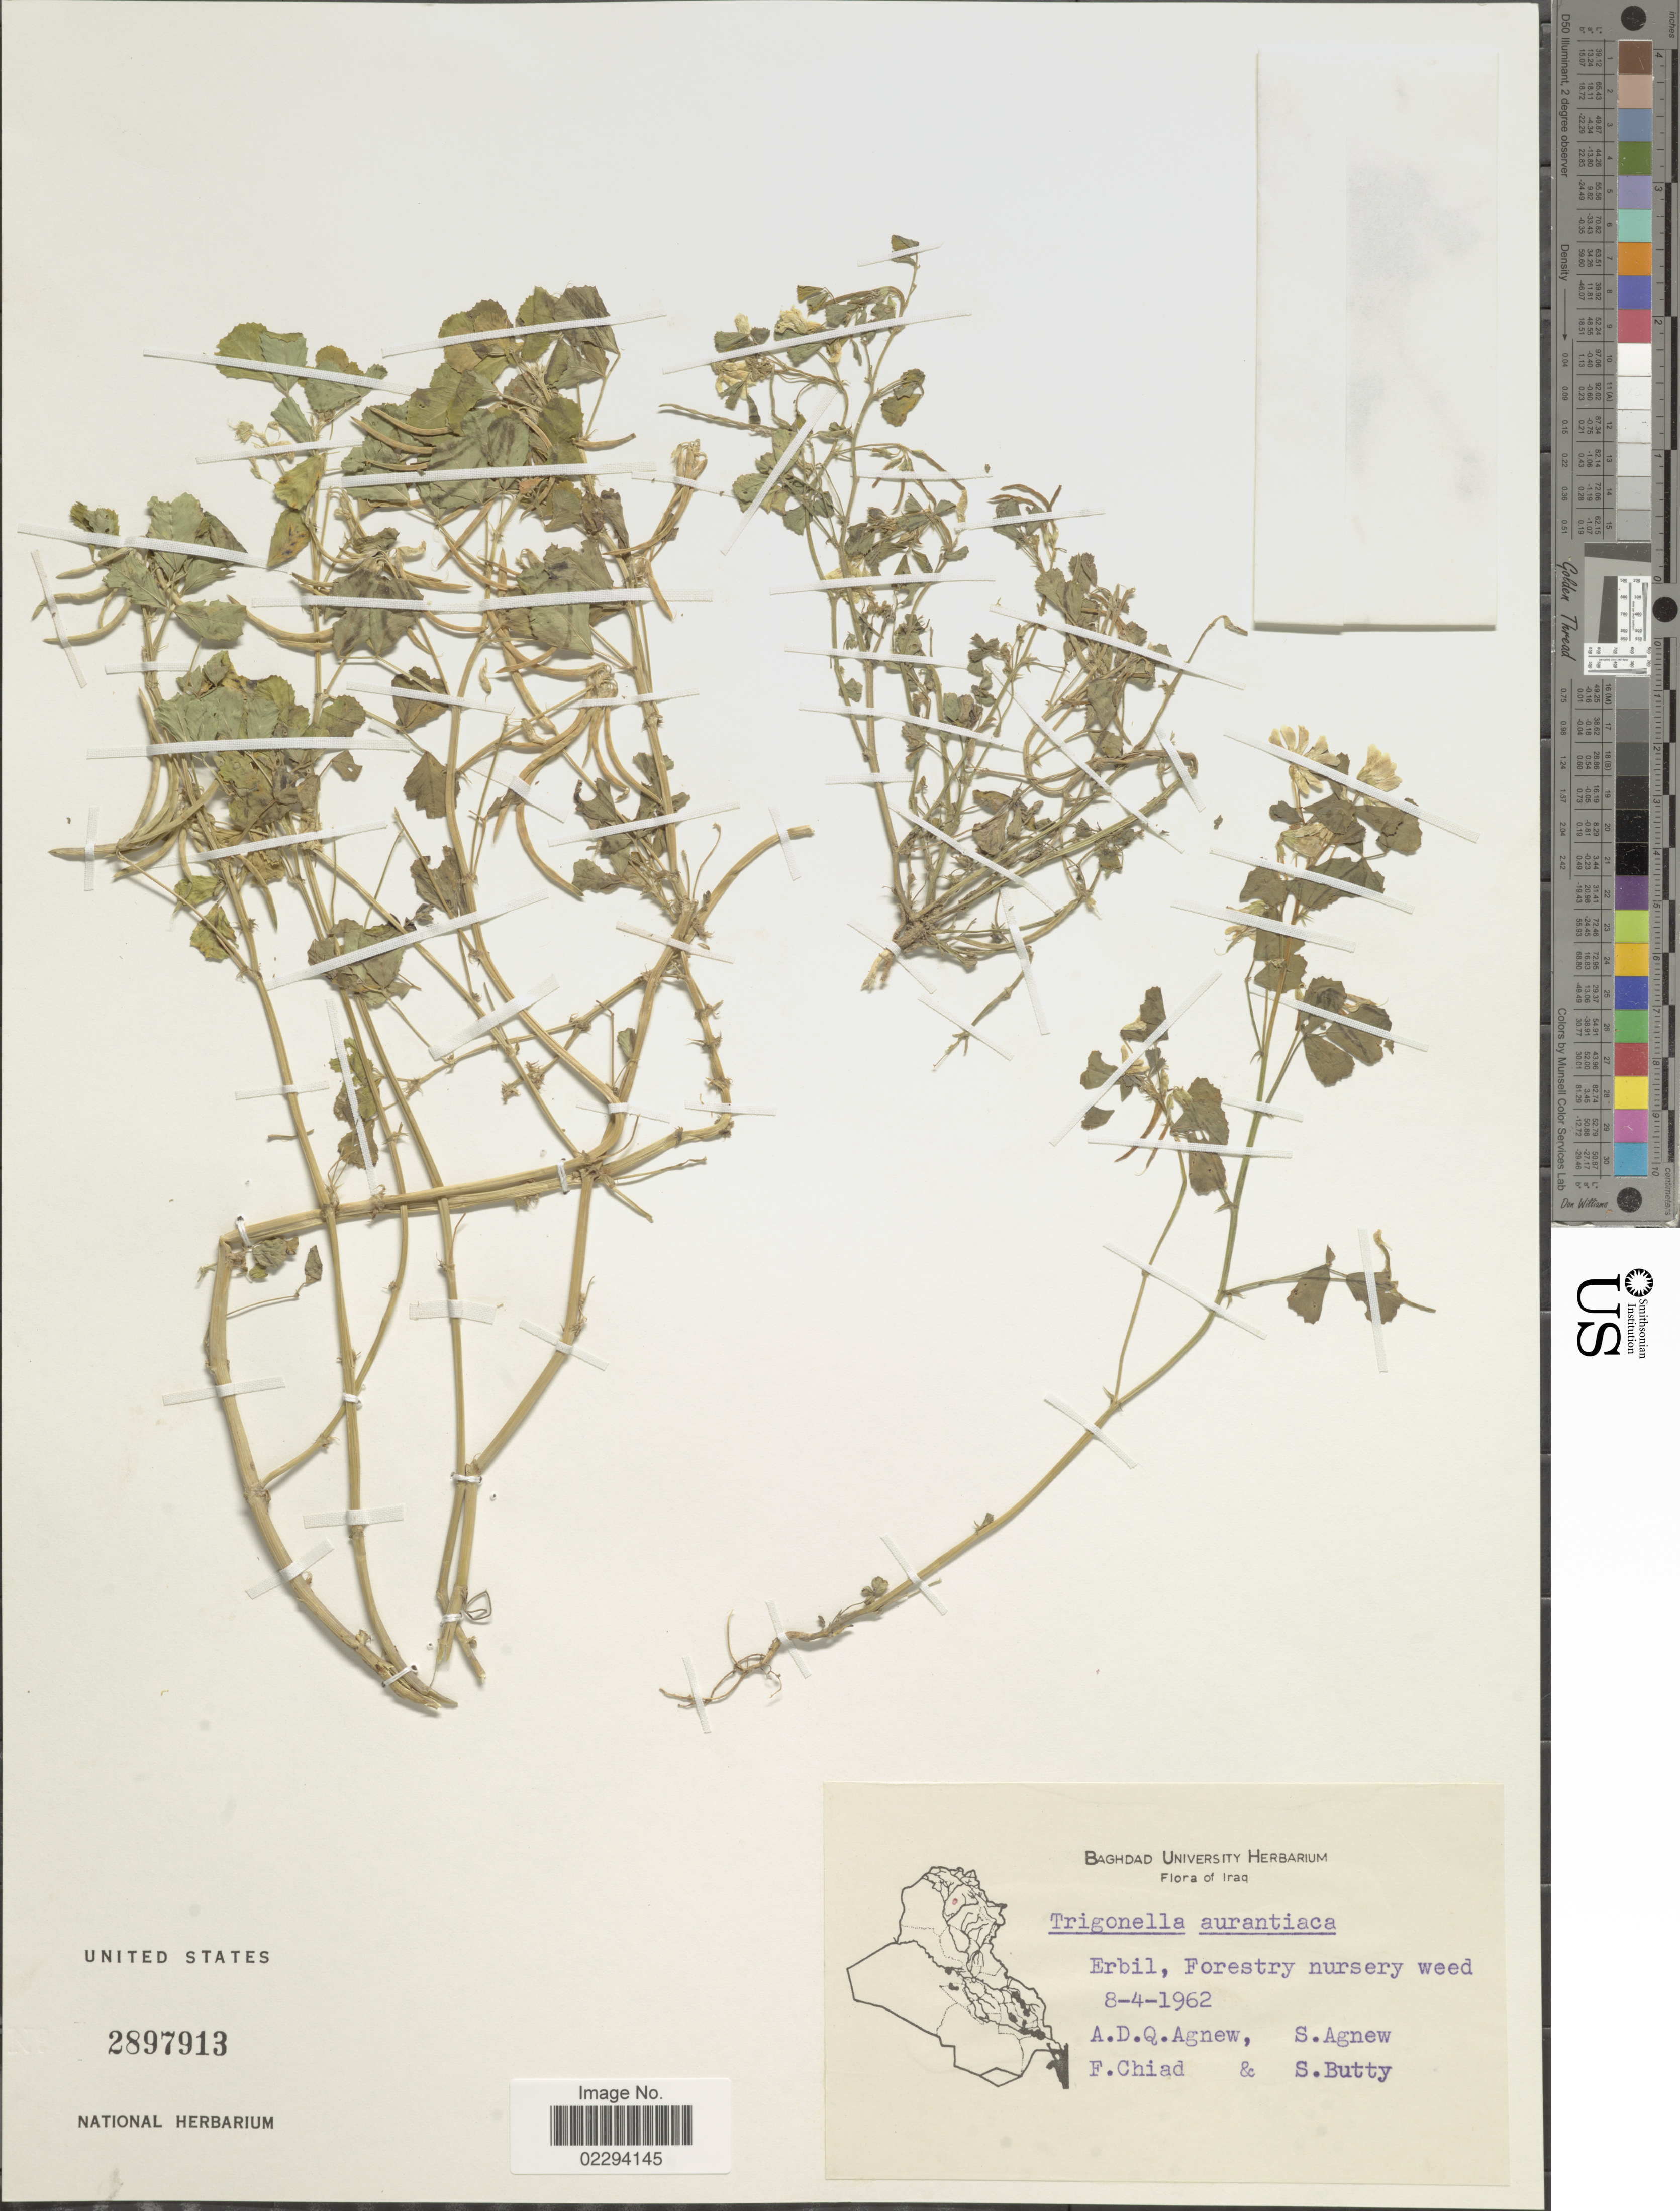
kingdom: Plantae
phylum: Tracheophyta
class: Magnoliopsida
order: Fabales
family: Fabaceae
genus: Medicago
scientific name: Medicago phrygia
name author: (Boiss. & Balansa) Small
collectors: A. D. Agnew, S. Agnew, F. Chiad & S. Butty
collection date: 1962-04-08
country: Iraq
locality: Erbil, Forestry nursery weed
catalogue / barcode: US 2897913